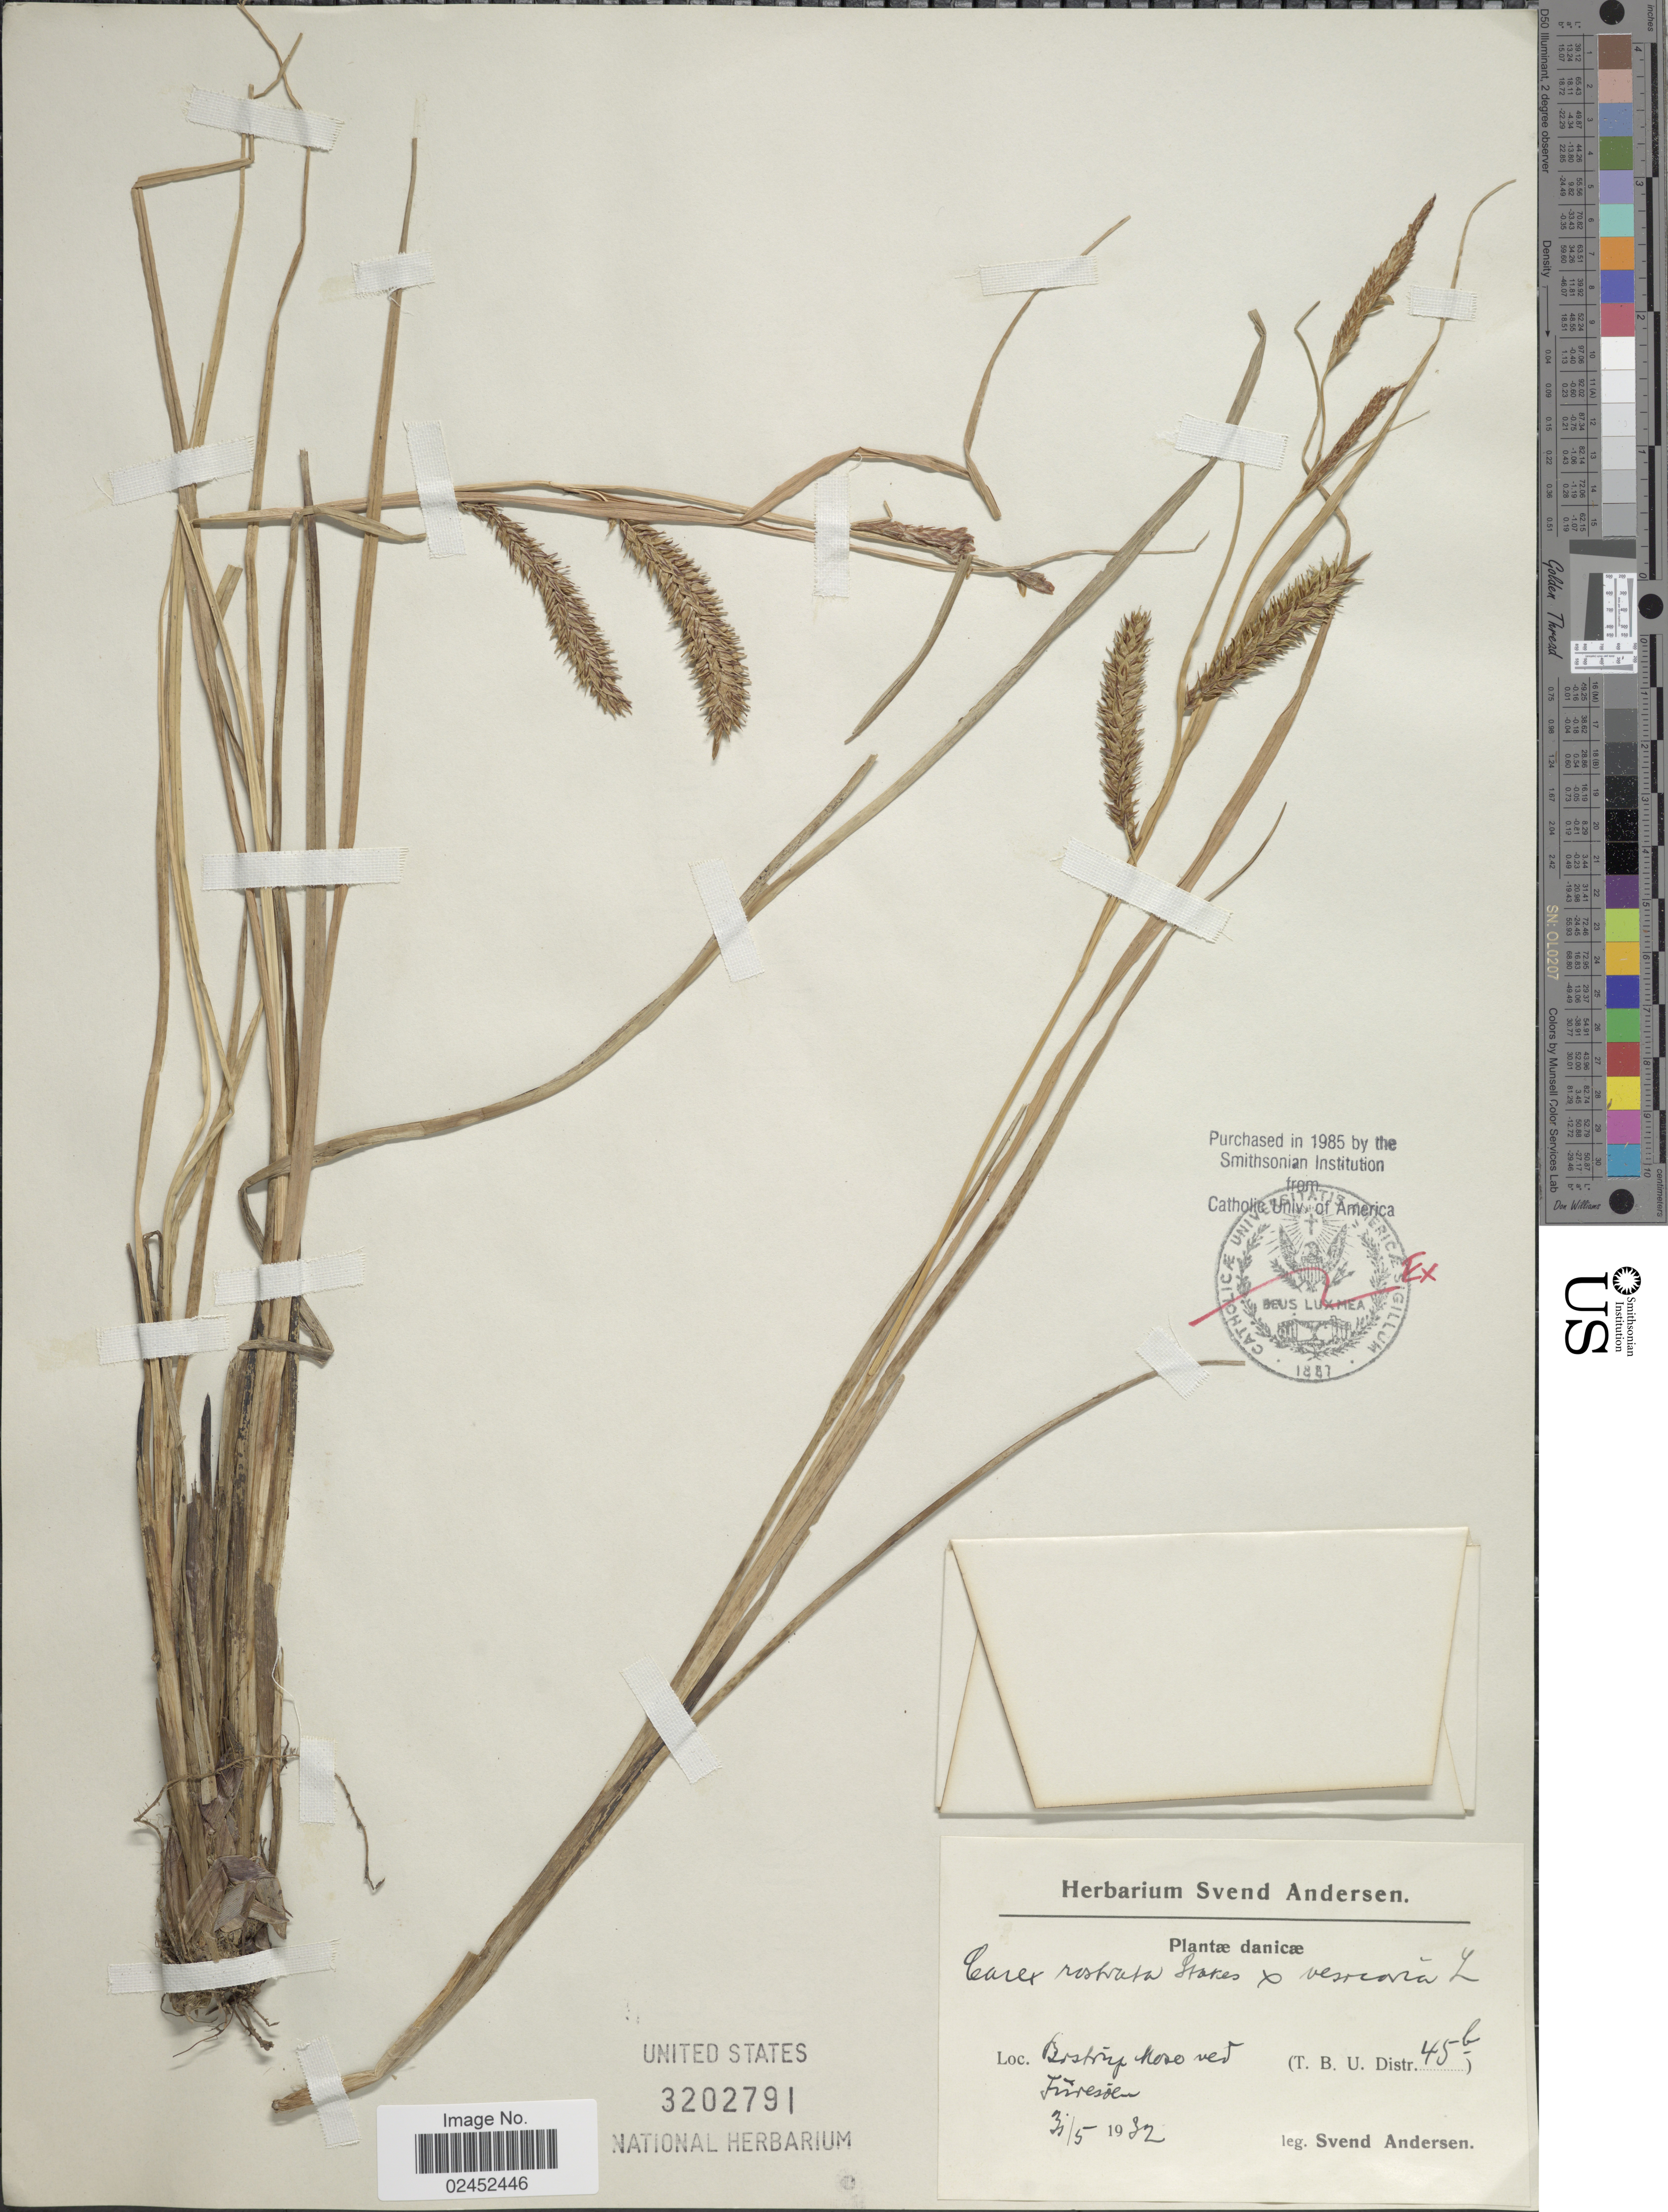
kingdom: Plantae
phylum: Tracheophyta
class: Liliopsida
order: Poales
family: Cyperaceae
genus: Carex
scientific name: Carex rostrata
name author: Stokes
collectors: S. Andersen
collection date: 1932-05-31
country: Denmark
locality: Danicae, Bostrup koso ved Furesøen. (T.B.U. Distr.. 45b).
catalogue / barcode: US 3202791